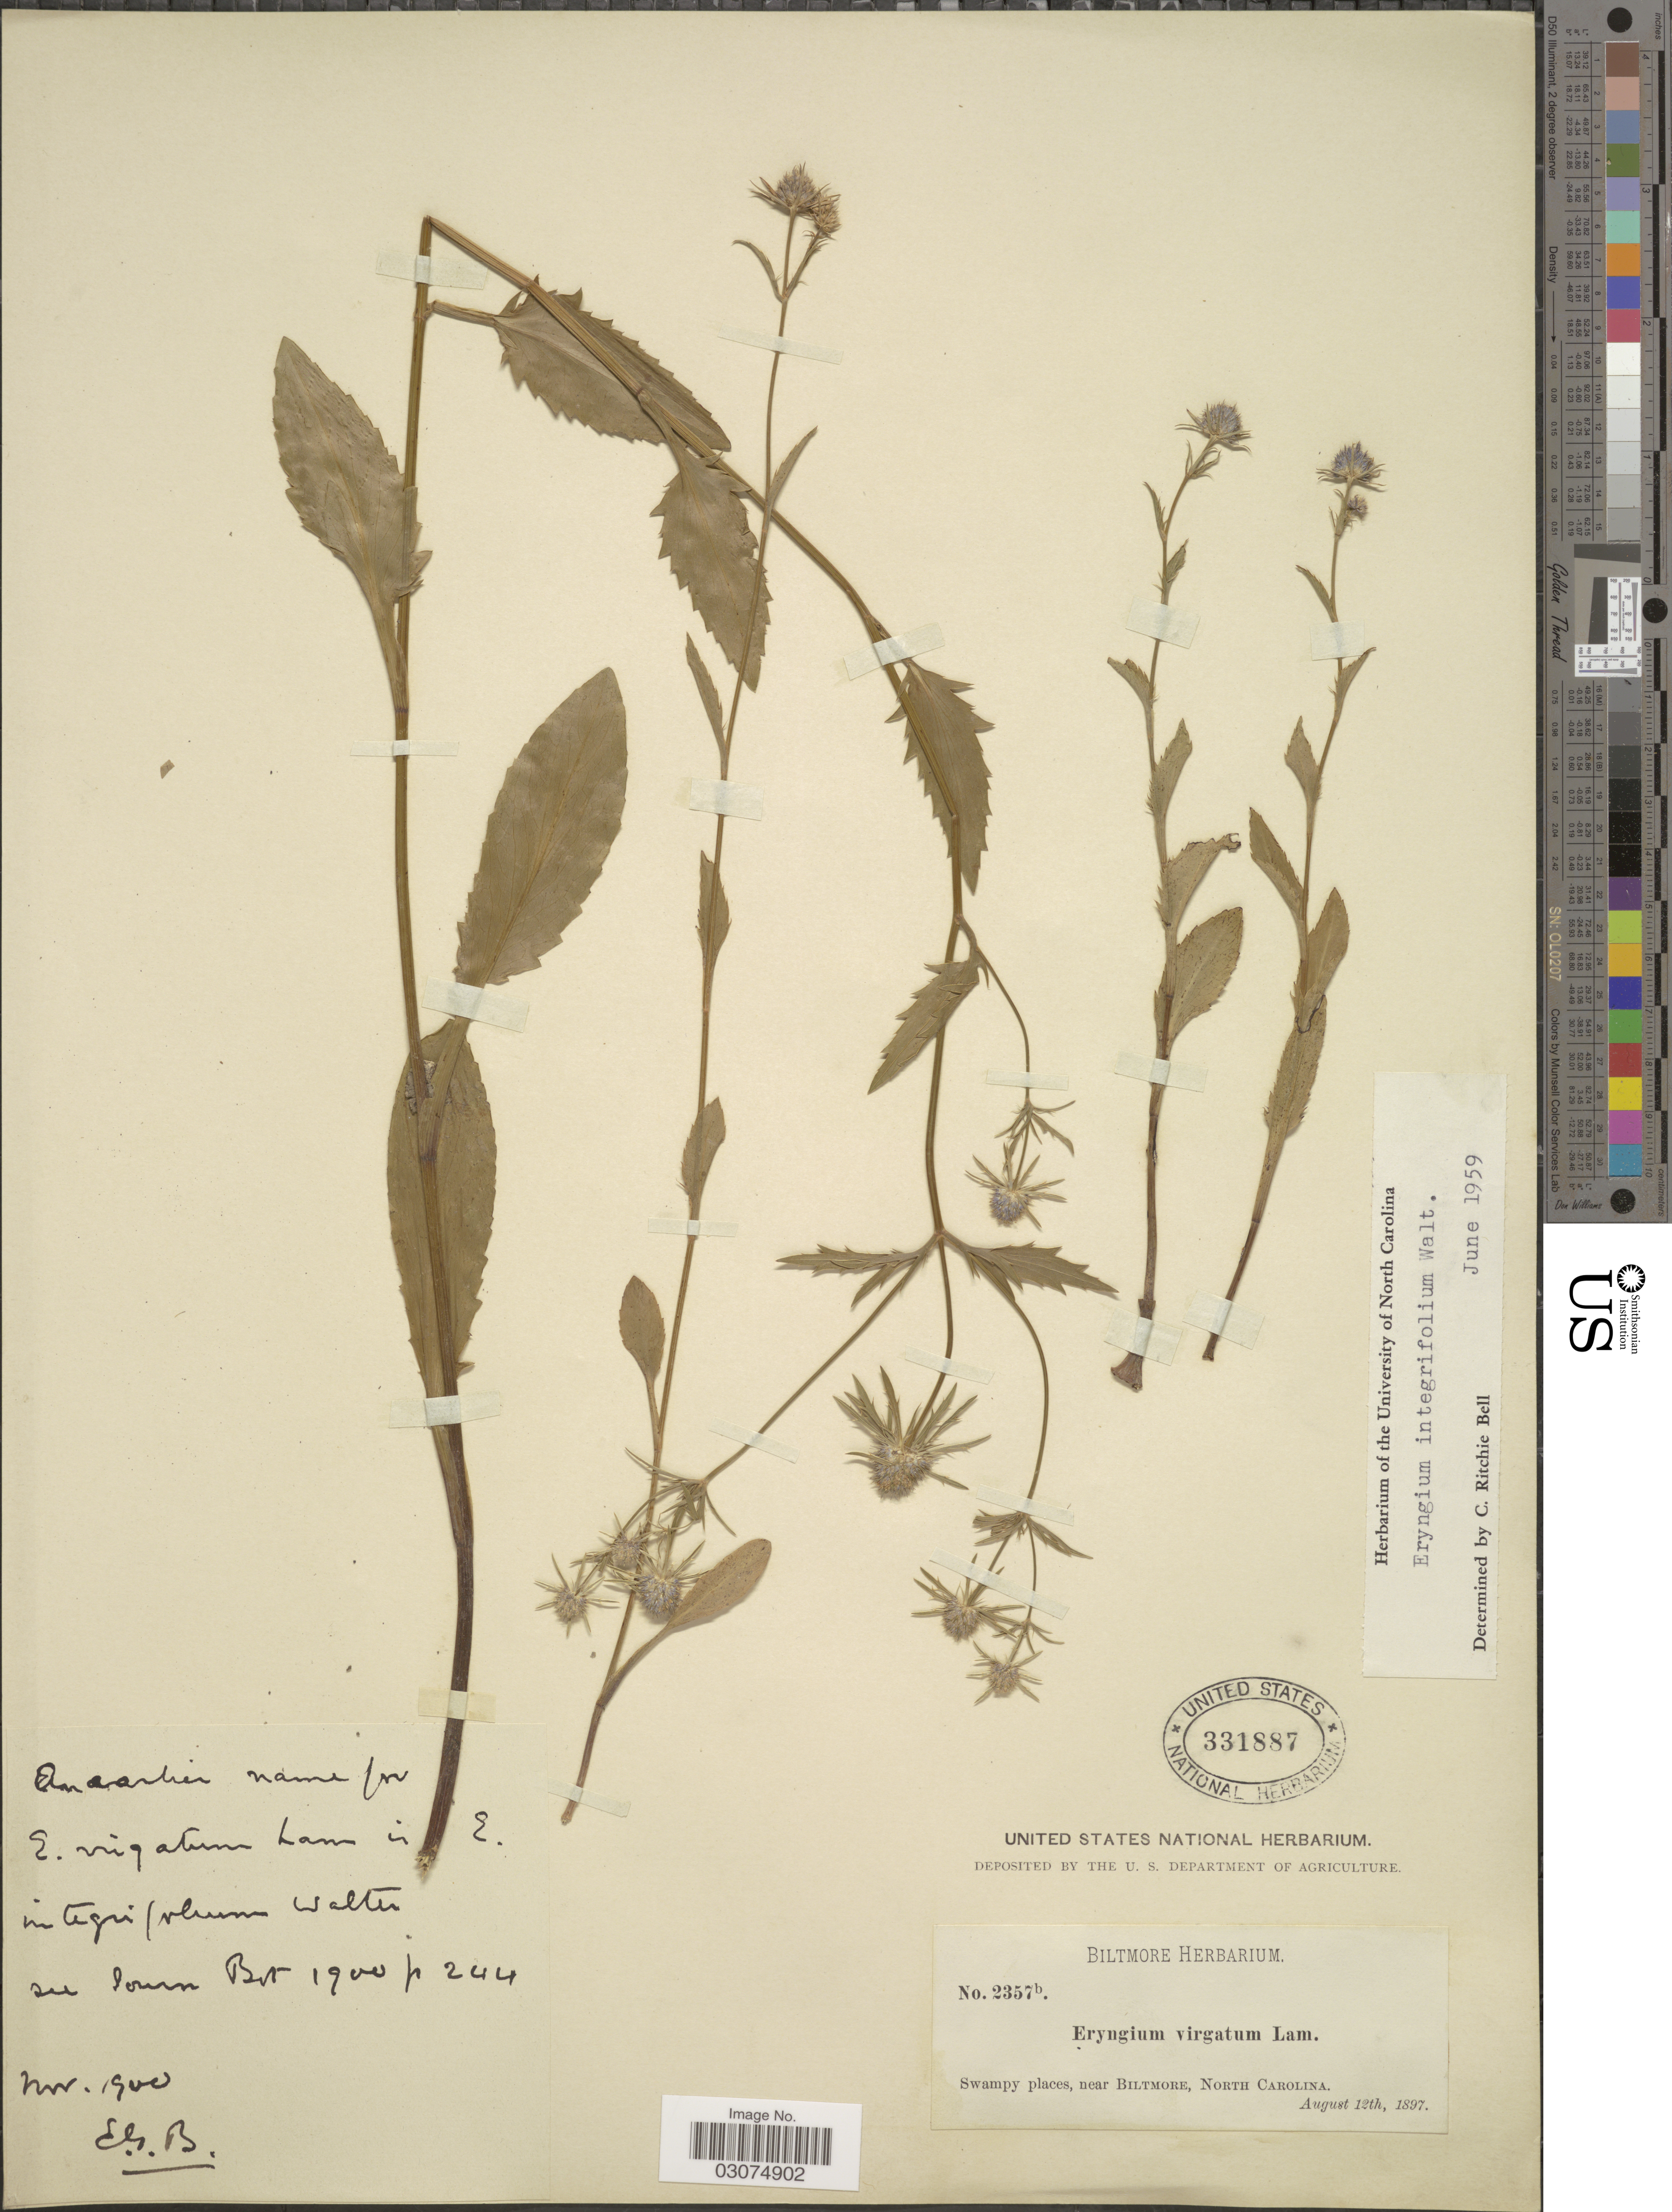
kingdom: Plantae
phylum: Tracheophyta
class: Magnoliopsida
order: Apiales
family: Apiaceae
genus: Eryngium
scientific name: Eryngium integrifolium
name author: Walter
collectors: ex herb. Biltmore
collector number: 2357b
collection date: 1897-08-12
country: United States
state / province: North Carolina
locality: Swampy places, near Biltmore.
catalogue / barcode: US 331887